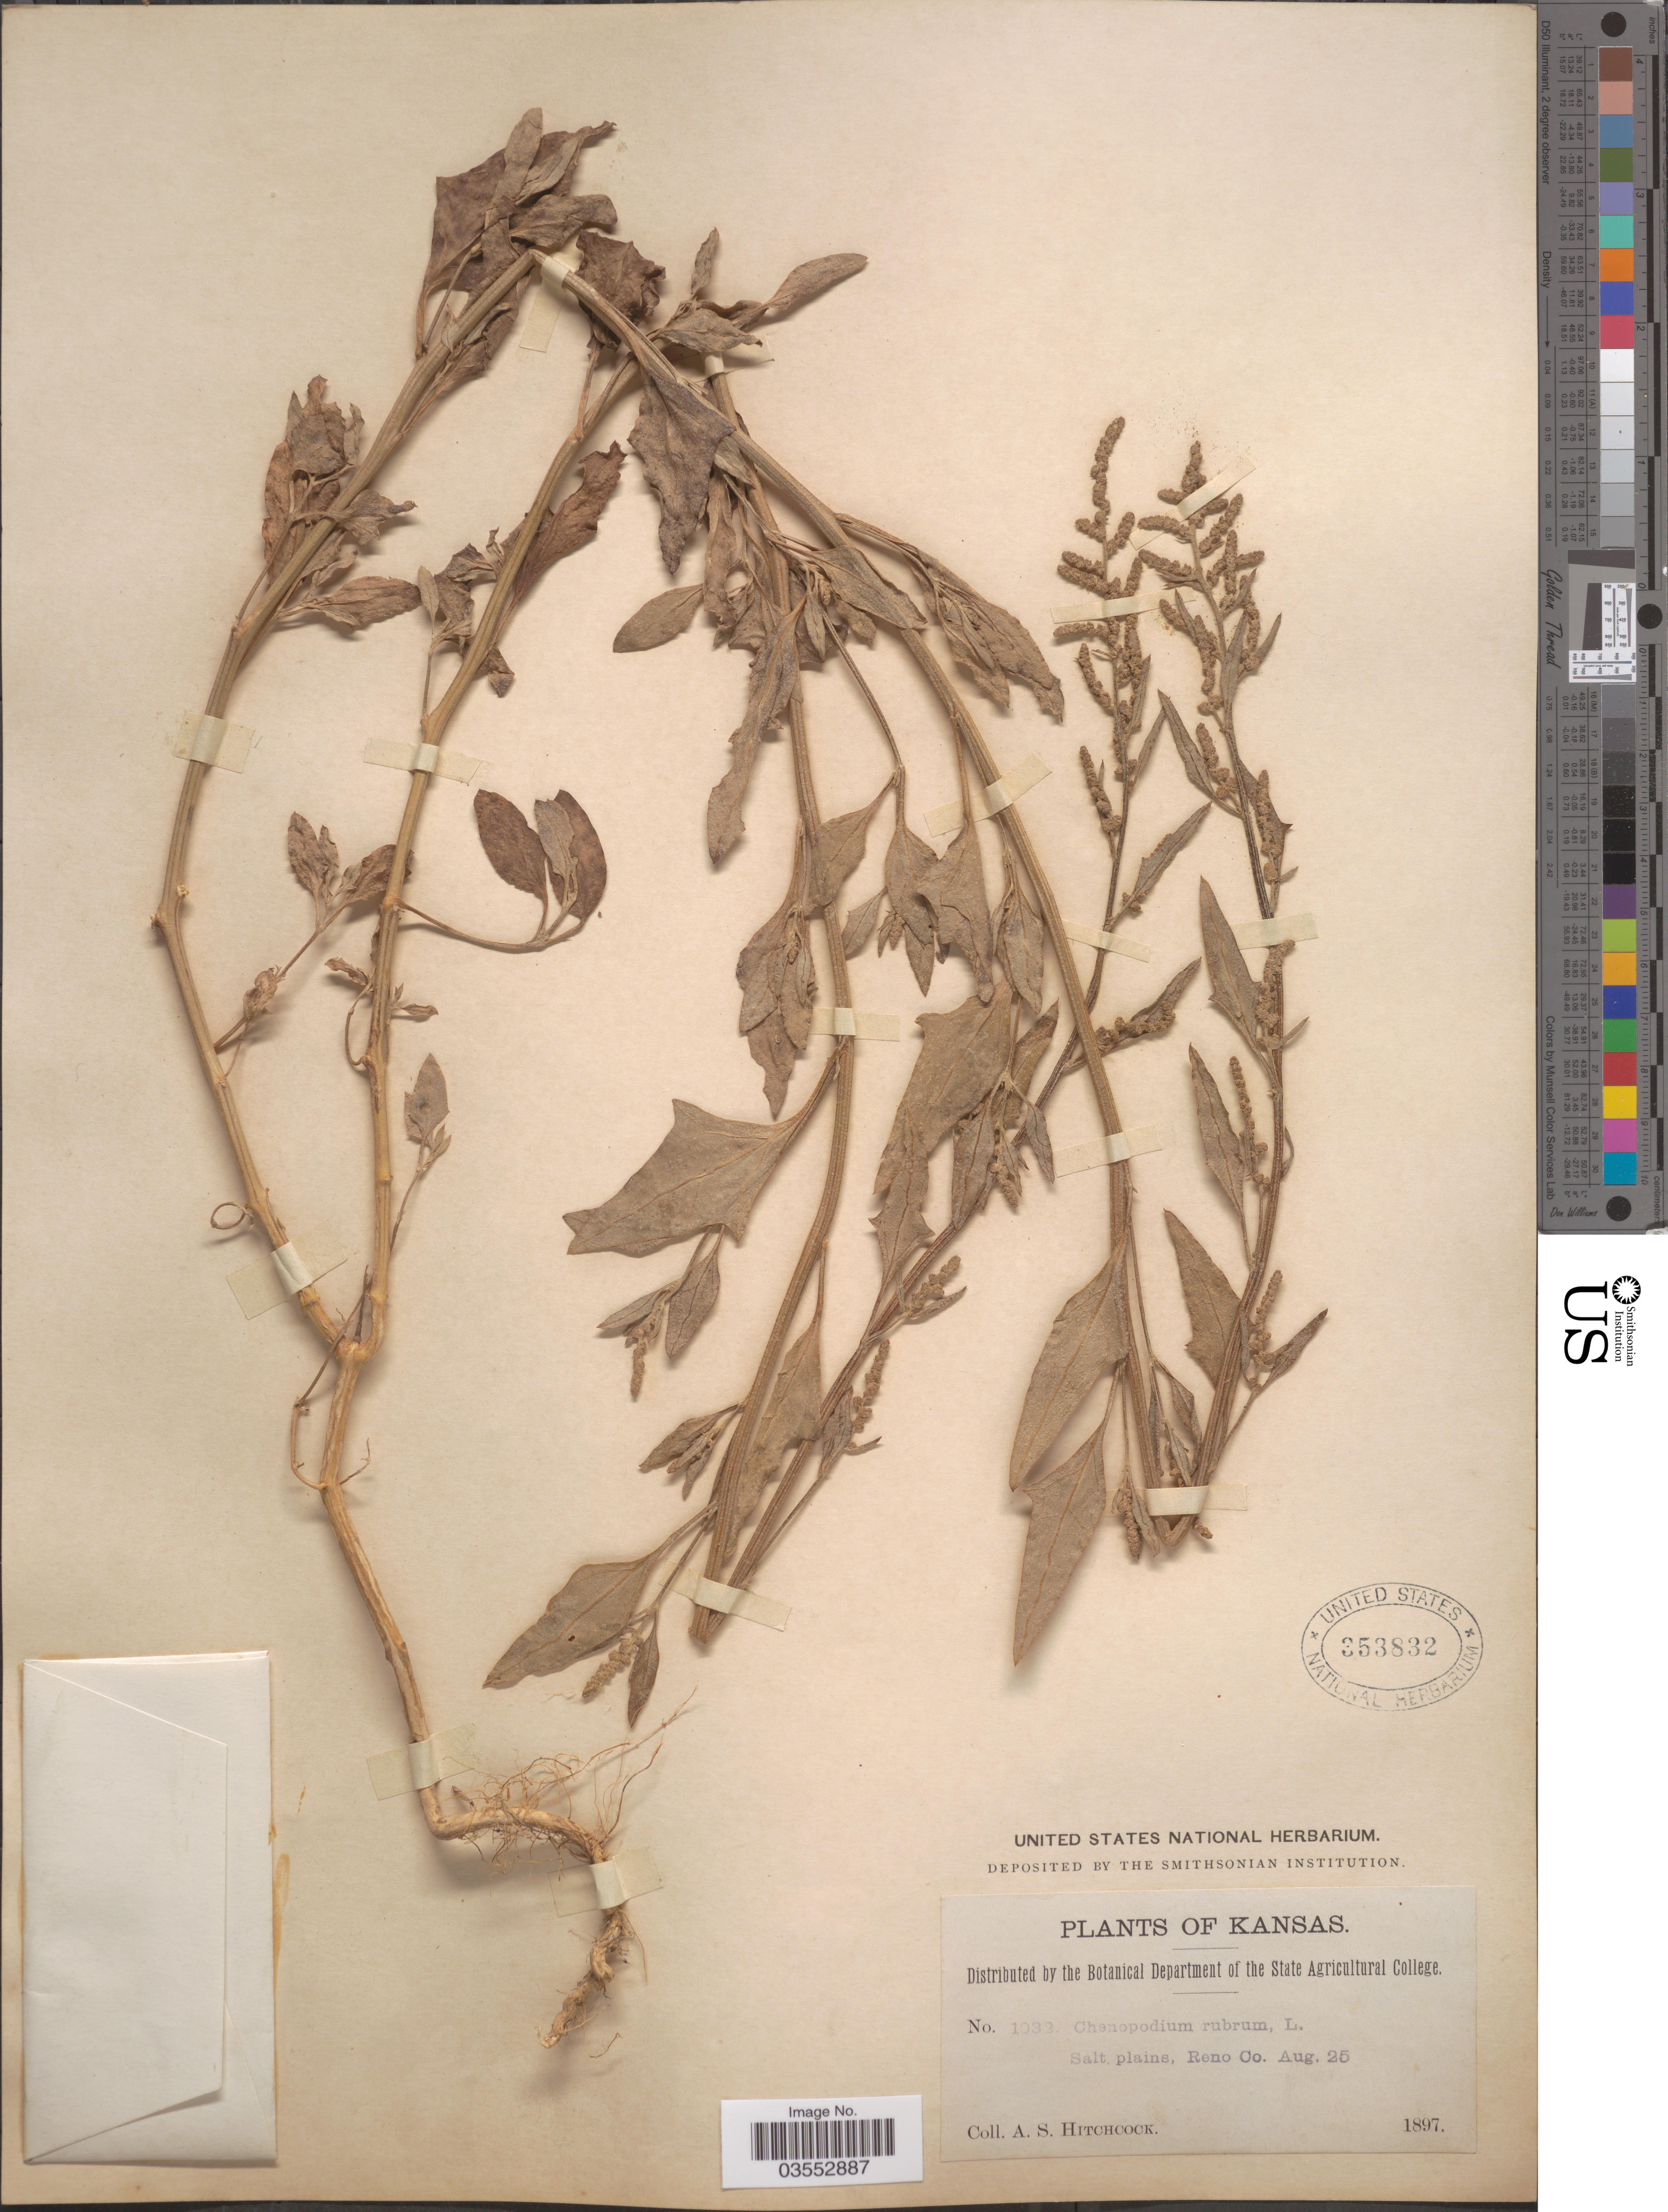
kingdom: Plantae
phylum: Tracheophyta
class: Magnoliopsida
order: Caryophyllales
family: Amaranthaceae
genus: Atriplex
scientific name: Atriplex subspicata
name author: (Nutt.) Rydb.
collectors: A. S. Hitchcock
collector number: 1032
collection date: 1897-08-25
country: United States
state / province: Kansas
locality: Salt plains, Reno Co.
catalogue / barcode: US 353832